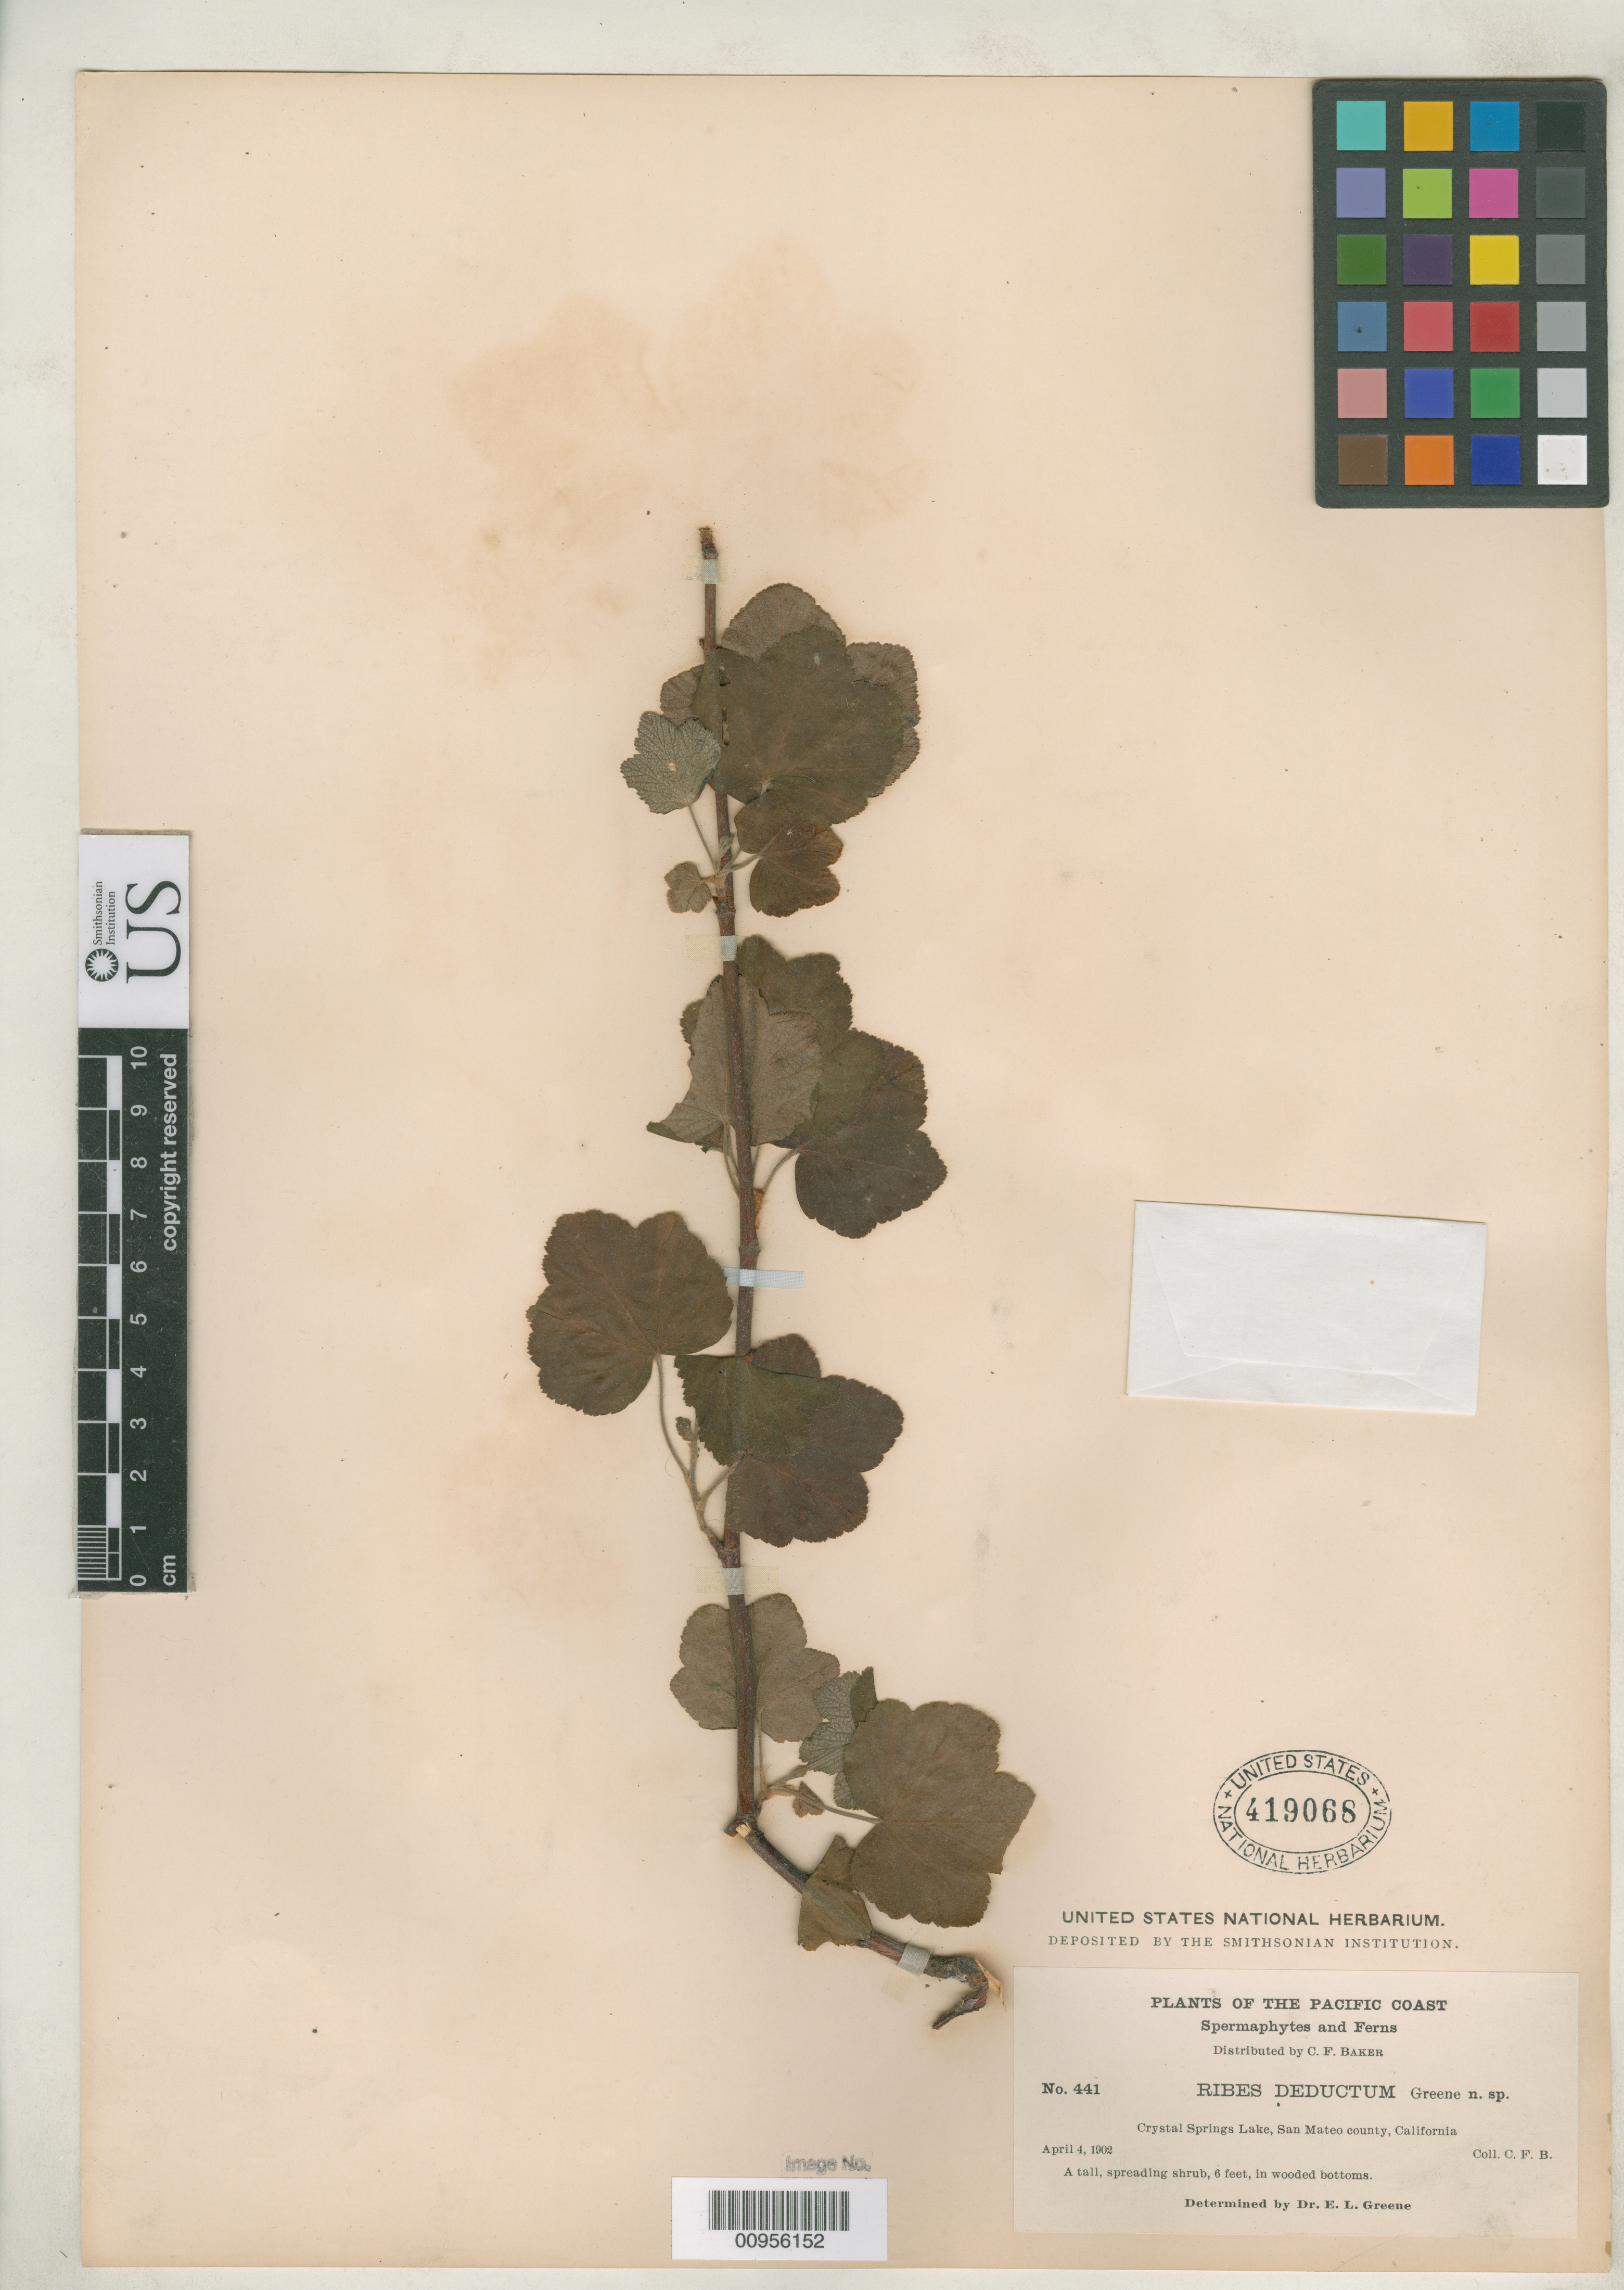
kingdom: Plantae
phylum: Tracheophyta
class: Magnoliopsida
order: Saxifragales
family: Grossulariaceae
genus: Ribes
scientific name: Ribes sanguineum var. deductum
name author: Jeps.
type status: Possible Type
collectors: C. F. Baker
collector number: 441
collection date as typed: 04 Apr 1902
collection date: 1902-04-04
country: United States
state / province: California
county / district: San Mateo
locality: Crystal Springs Lake, San Mateo county, California.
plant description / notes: Name based on "Ribes deductum Greene", which is a nom. nud. but description provided, apparently validating name at varietal rank. (Possibly validated earlier by Janczewski 1907, Monogr. 320, publication not seen).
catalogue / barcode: US 419068